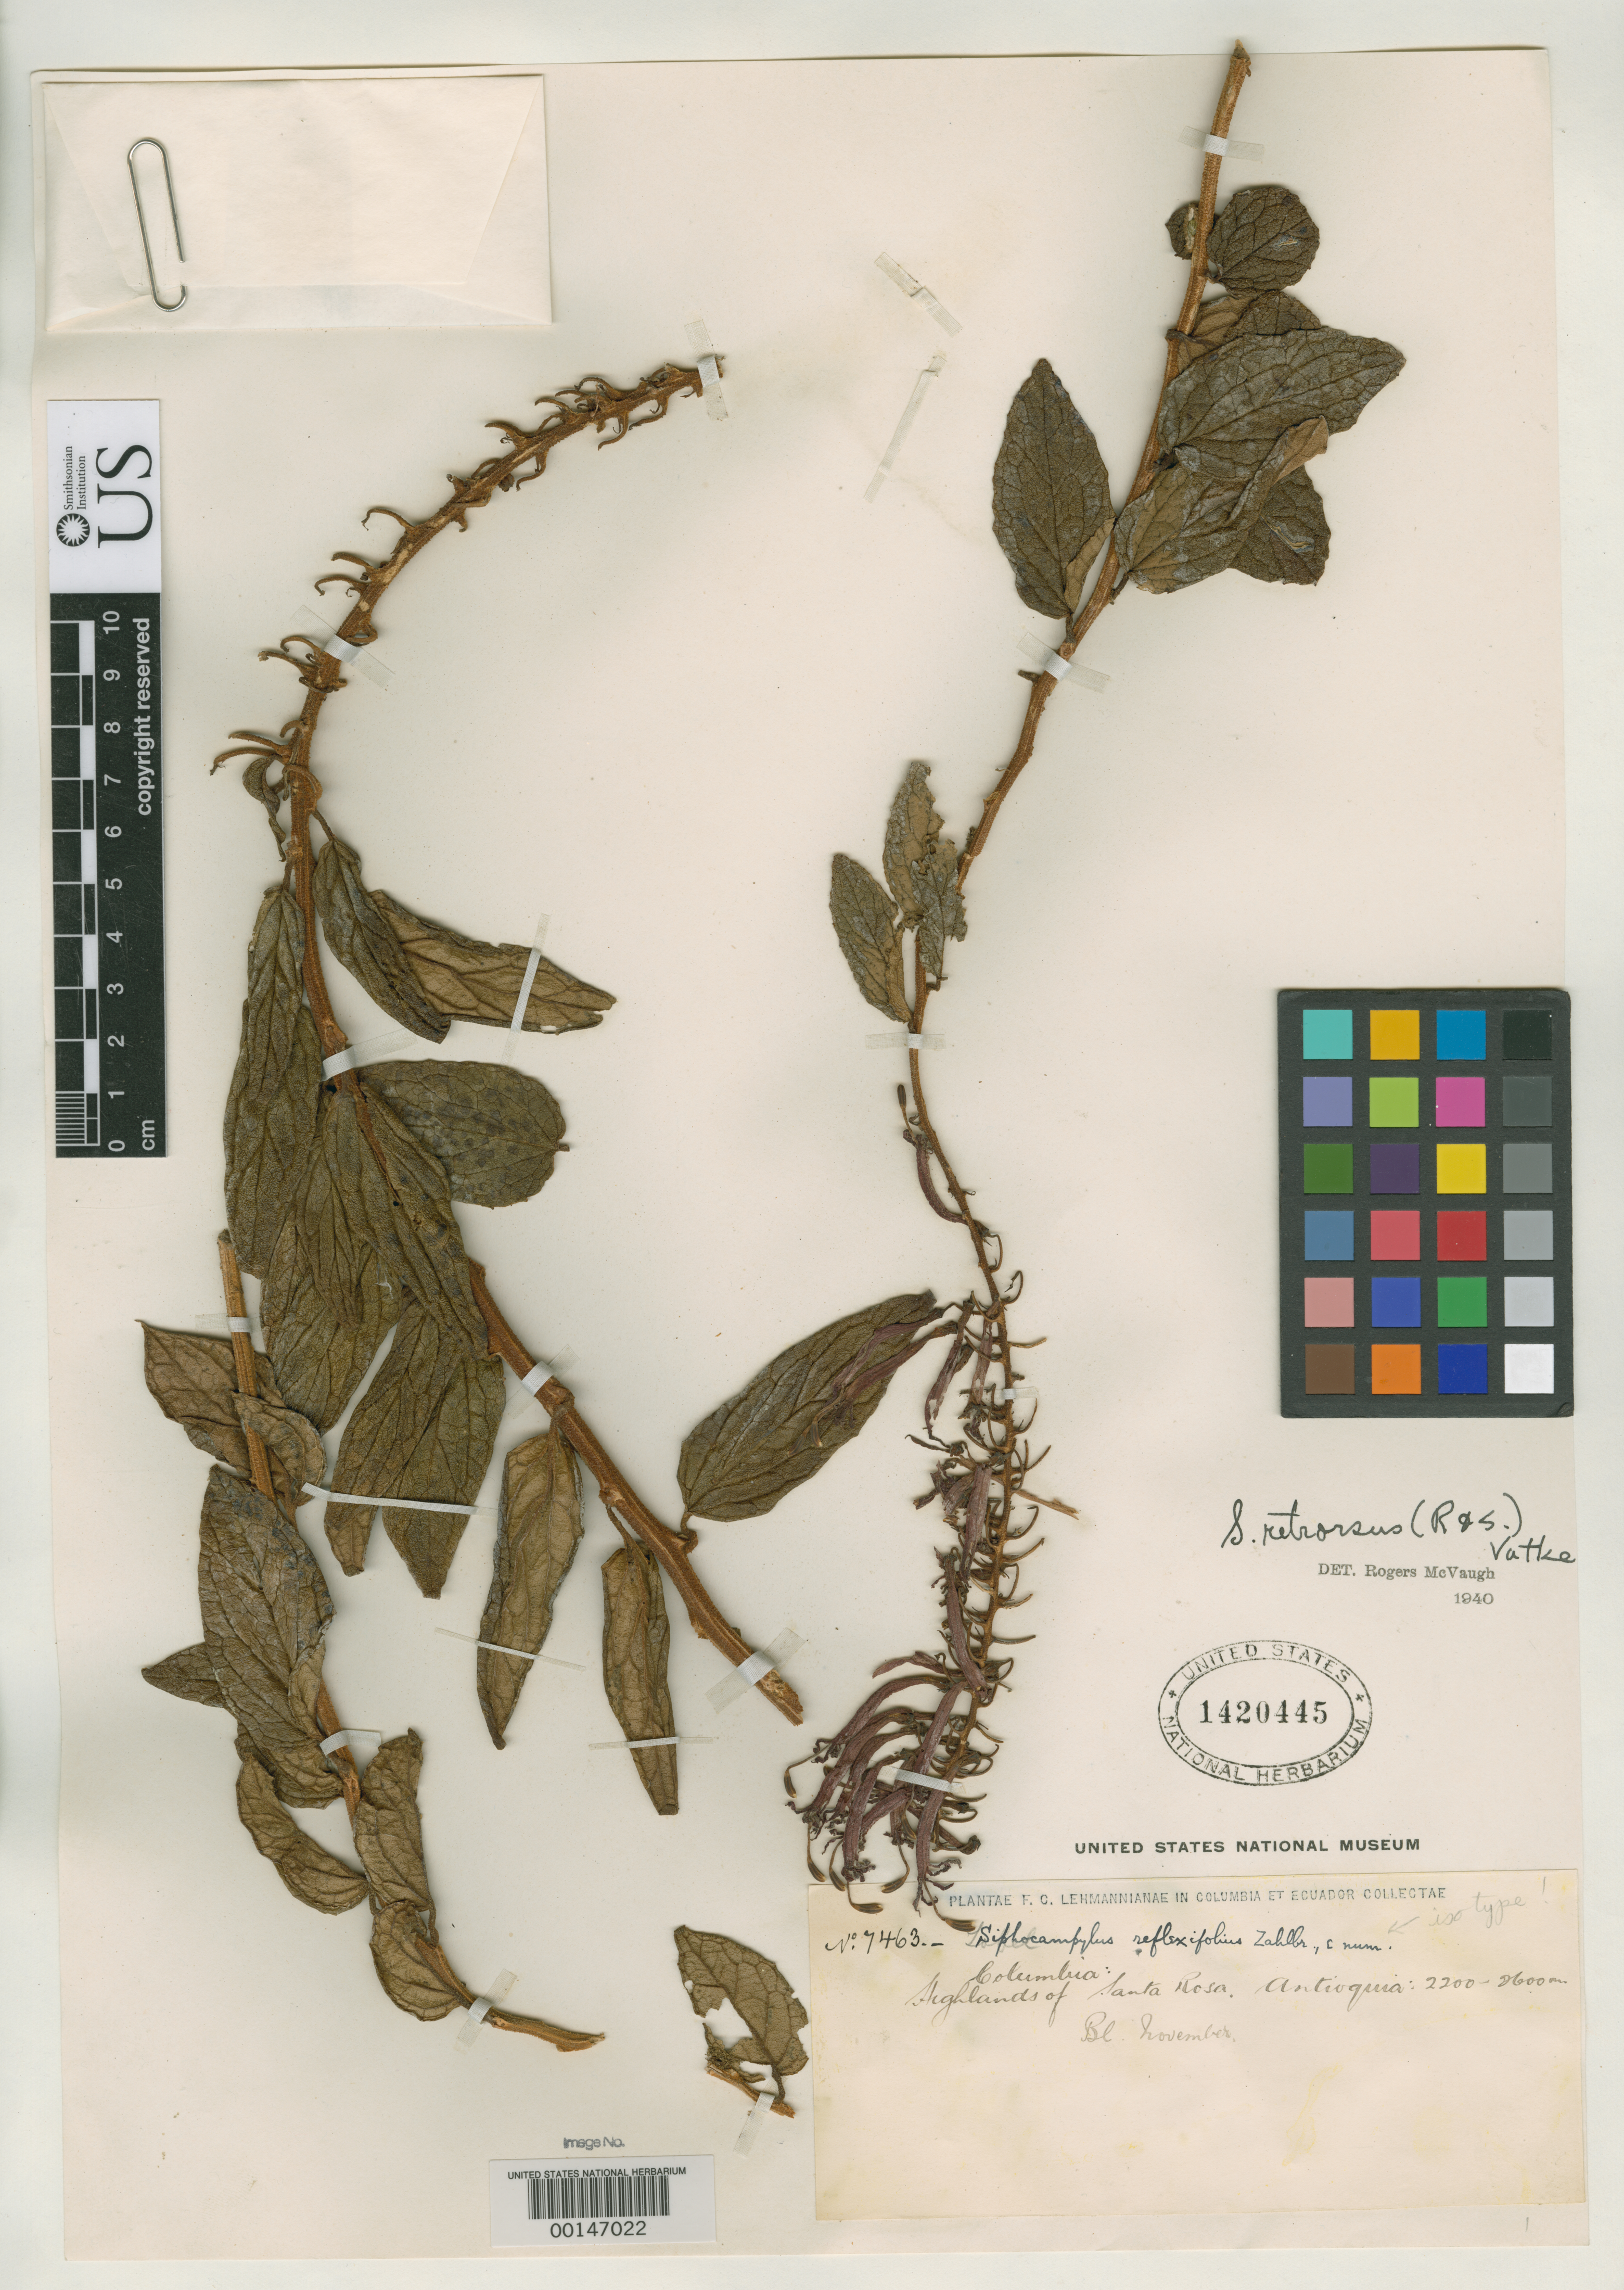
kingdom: Plantae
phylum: Tracheophyta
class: Magnoliopsida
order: Asterales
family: Campanulaceae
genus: Siphocampylus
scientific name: Siphocampylus reflexifolius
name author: Zahlbr.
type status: Isotype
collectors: F. C. Lehmann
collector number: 7463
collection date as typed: Nov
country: Colombia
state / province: Antioquia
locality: Santa Rosa.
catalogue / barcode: US 1420445